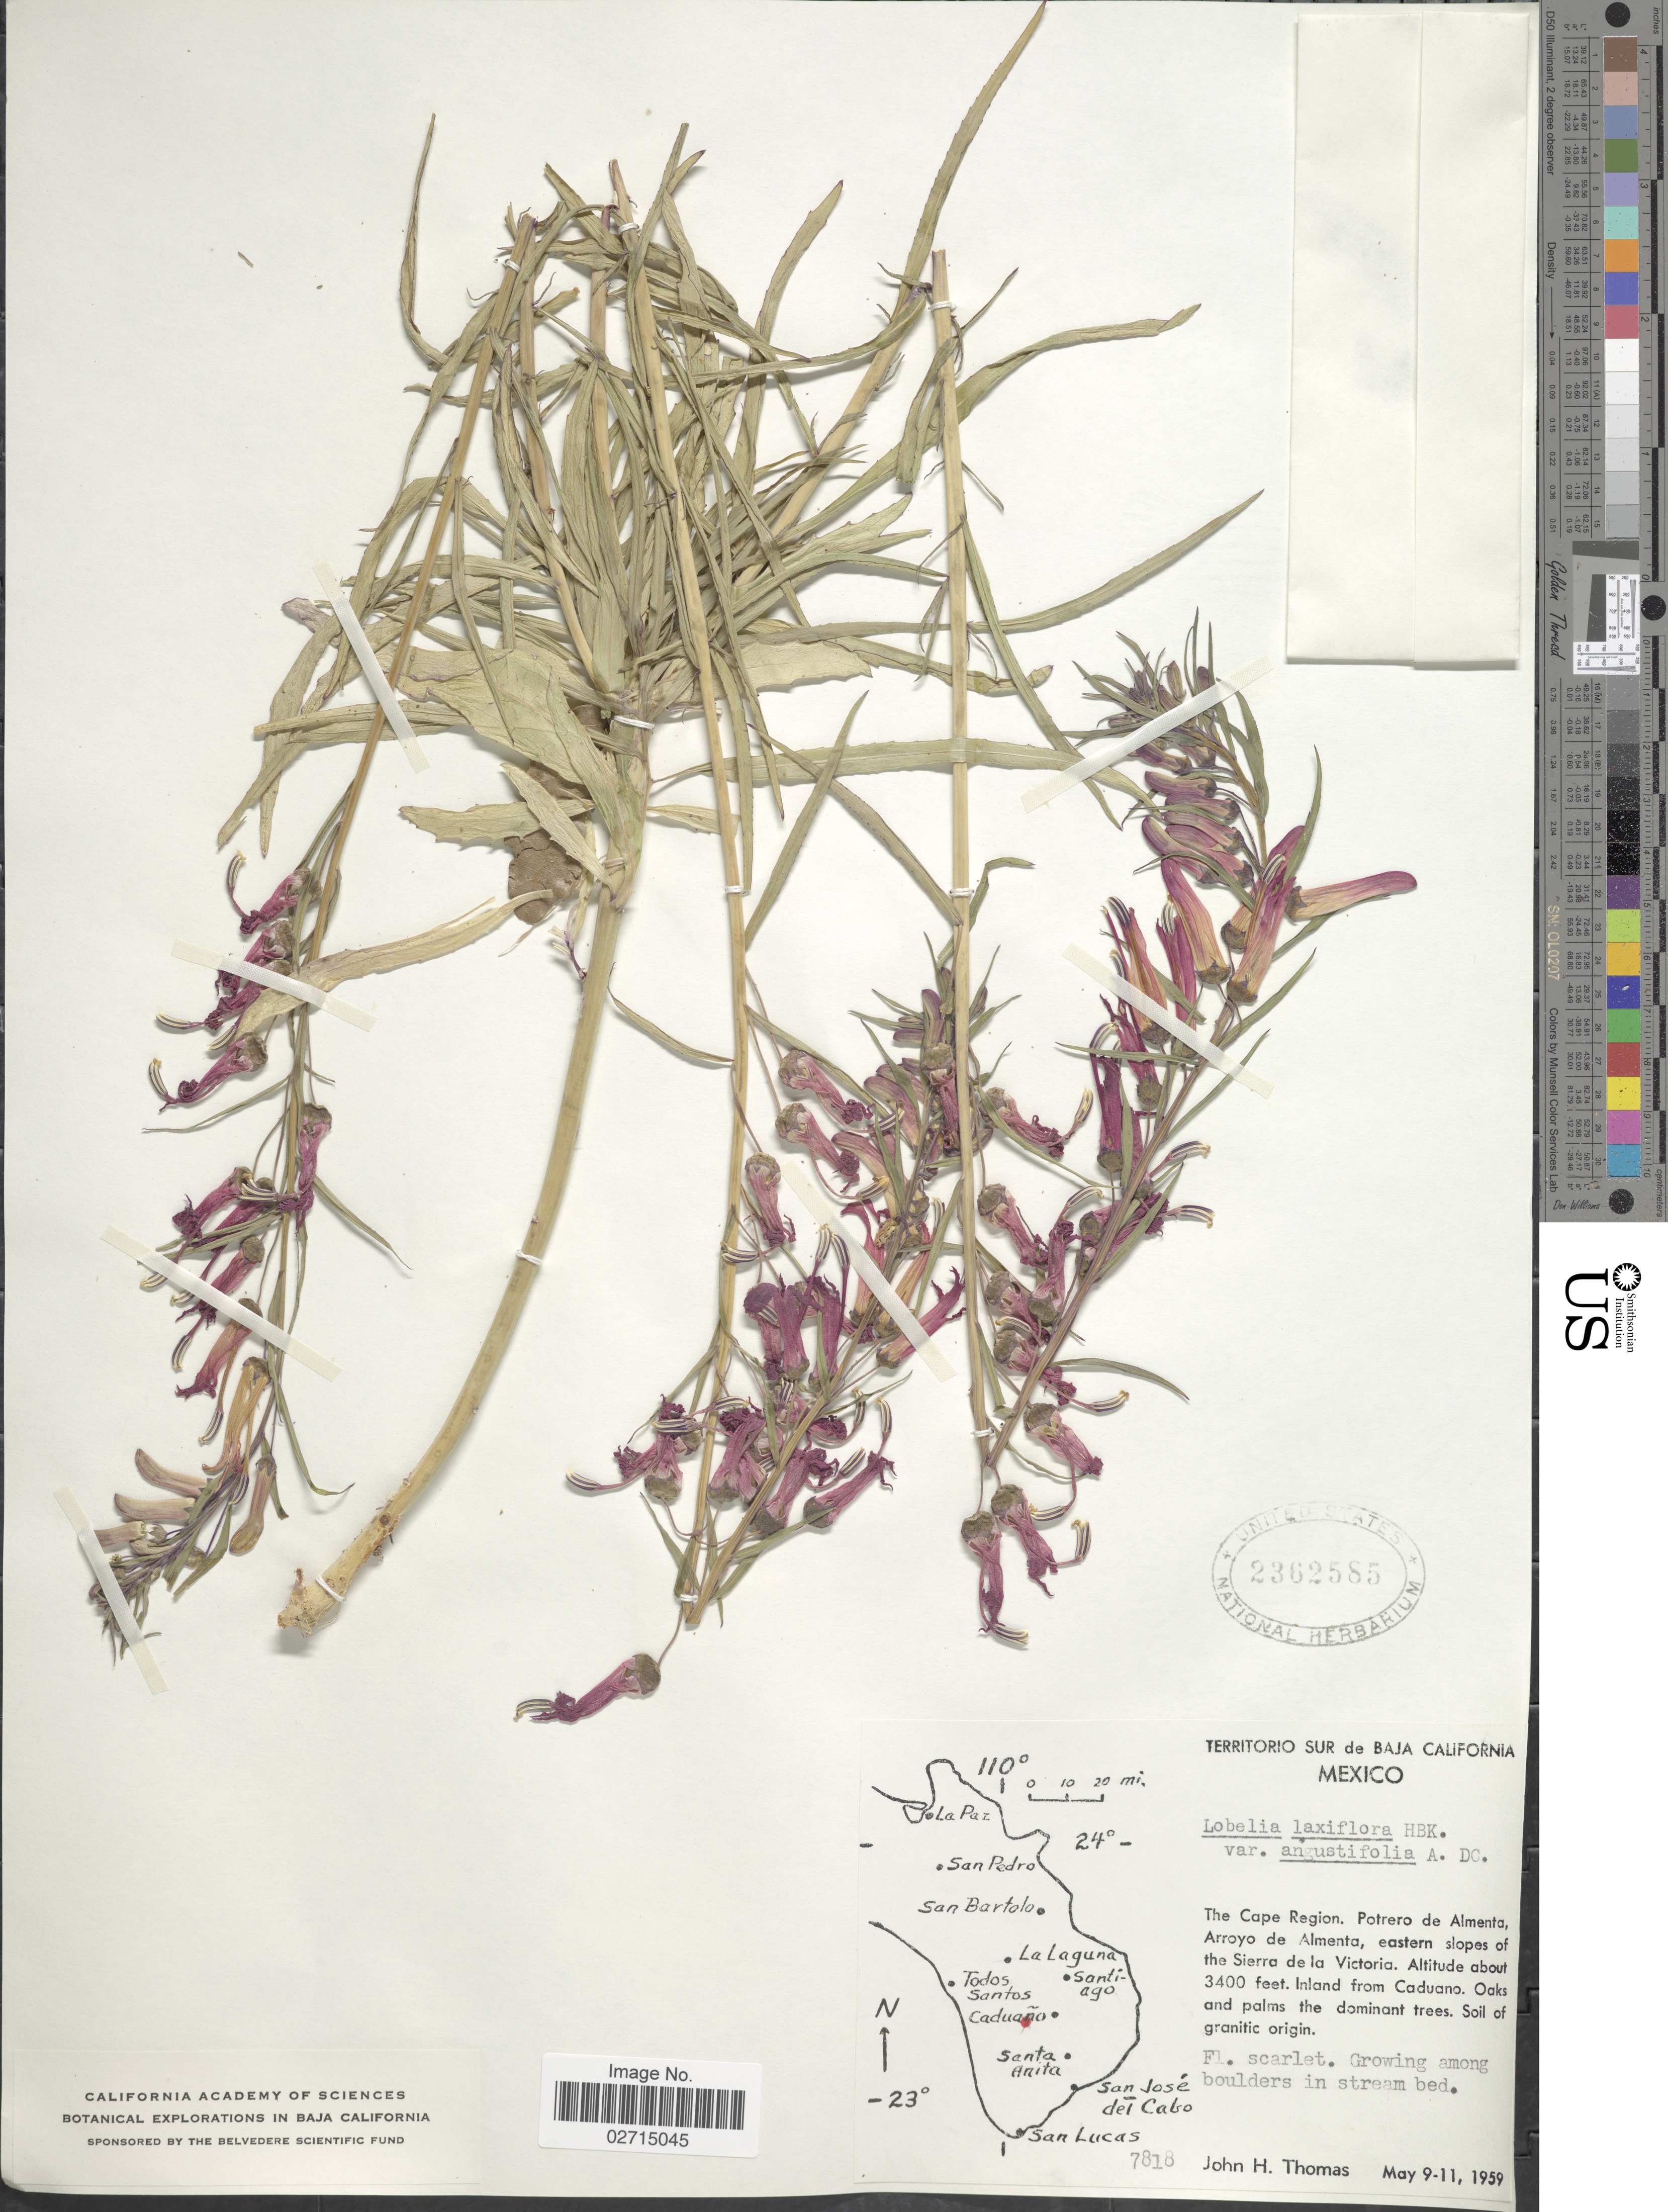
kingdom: Plantae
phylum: Tracheophyta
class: Magnoliopsida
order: Asterales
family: Campanulaceae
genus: Leptocodon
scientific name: Leptocodon laxiflora var. angustifolia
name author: A. DC.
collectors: J. H. Thomas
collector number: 7818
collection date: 1959-05-09/1959-05-11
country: Mexico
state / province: Baja California Sur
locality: Territorio Sur de Baja California, Cape Region, Potrero de Almenta, Arroyo de Almenta, eastern slopes of the Sierra de la Victoria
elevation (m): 1036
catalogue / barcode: US 2362585